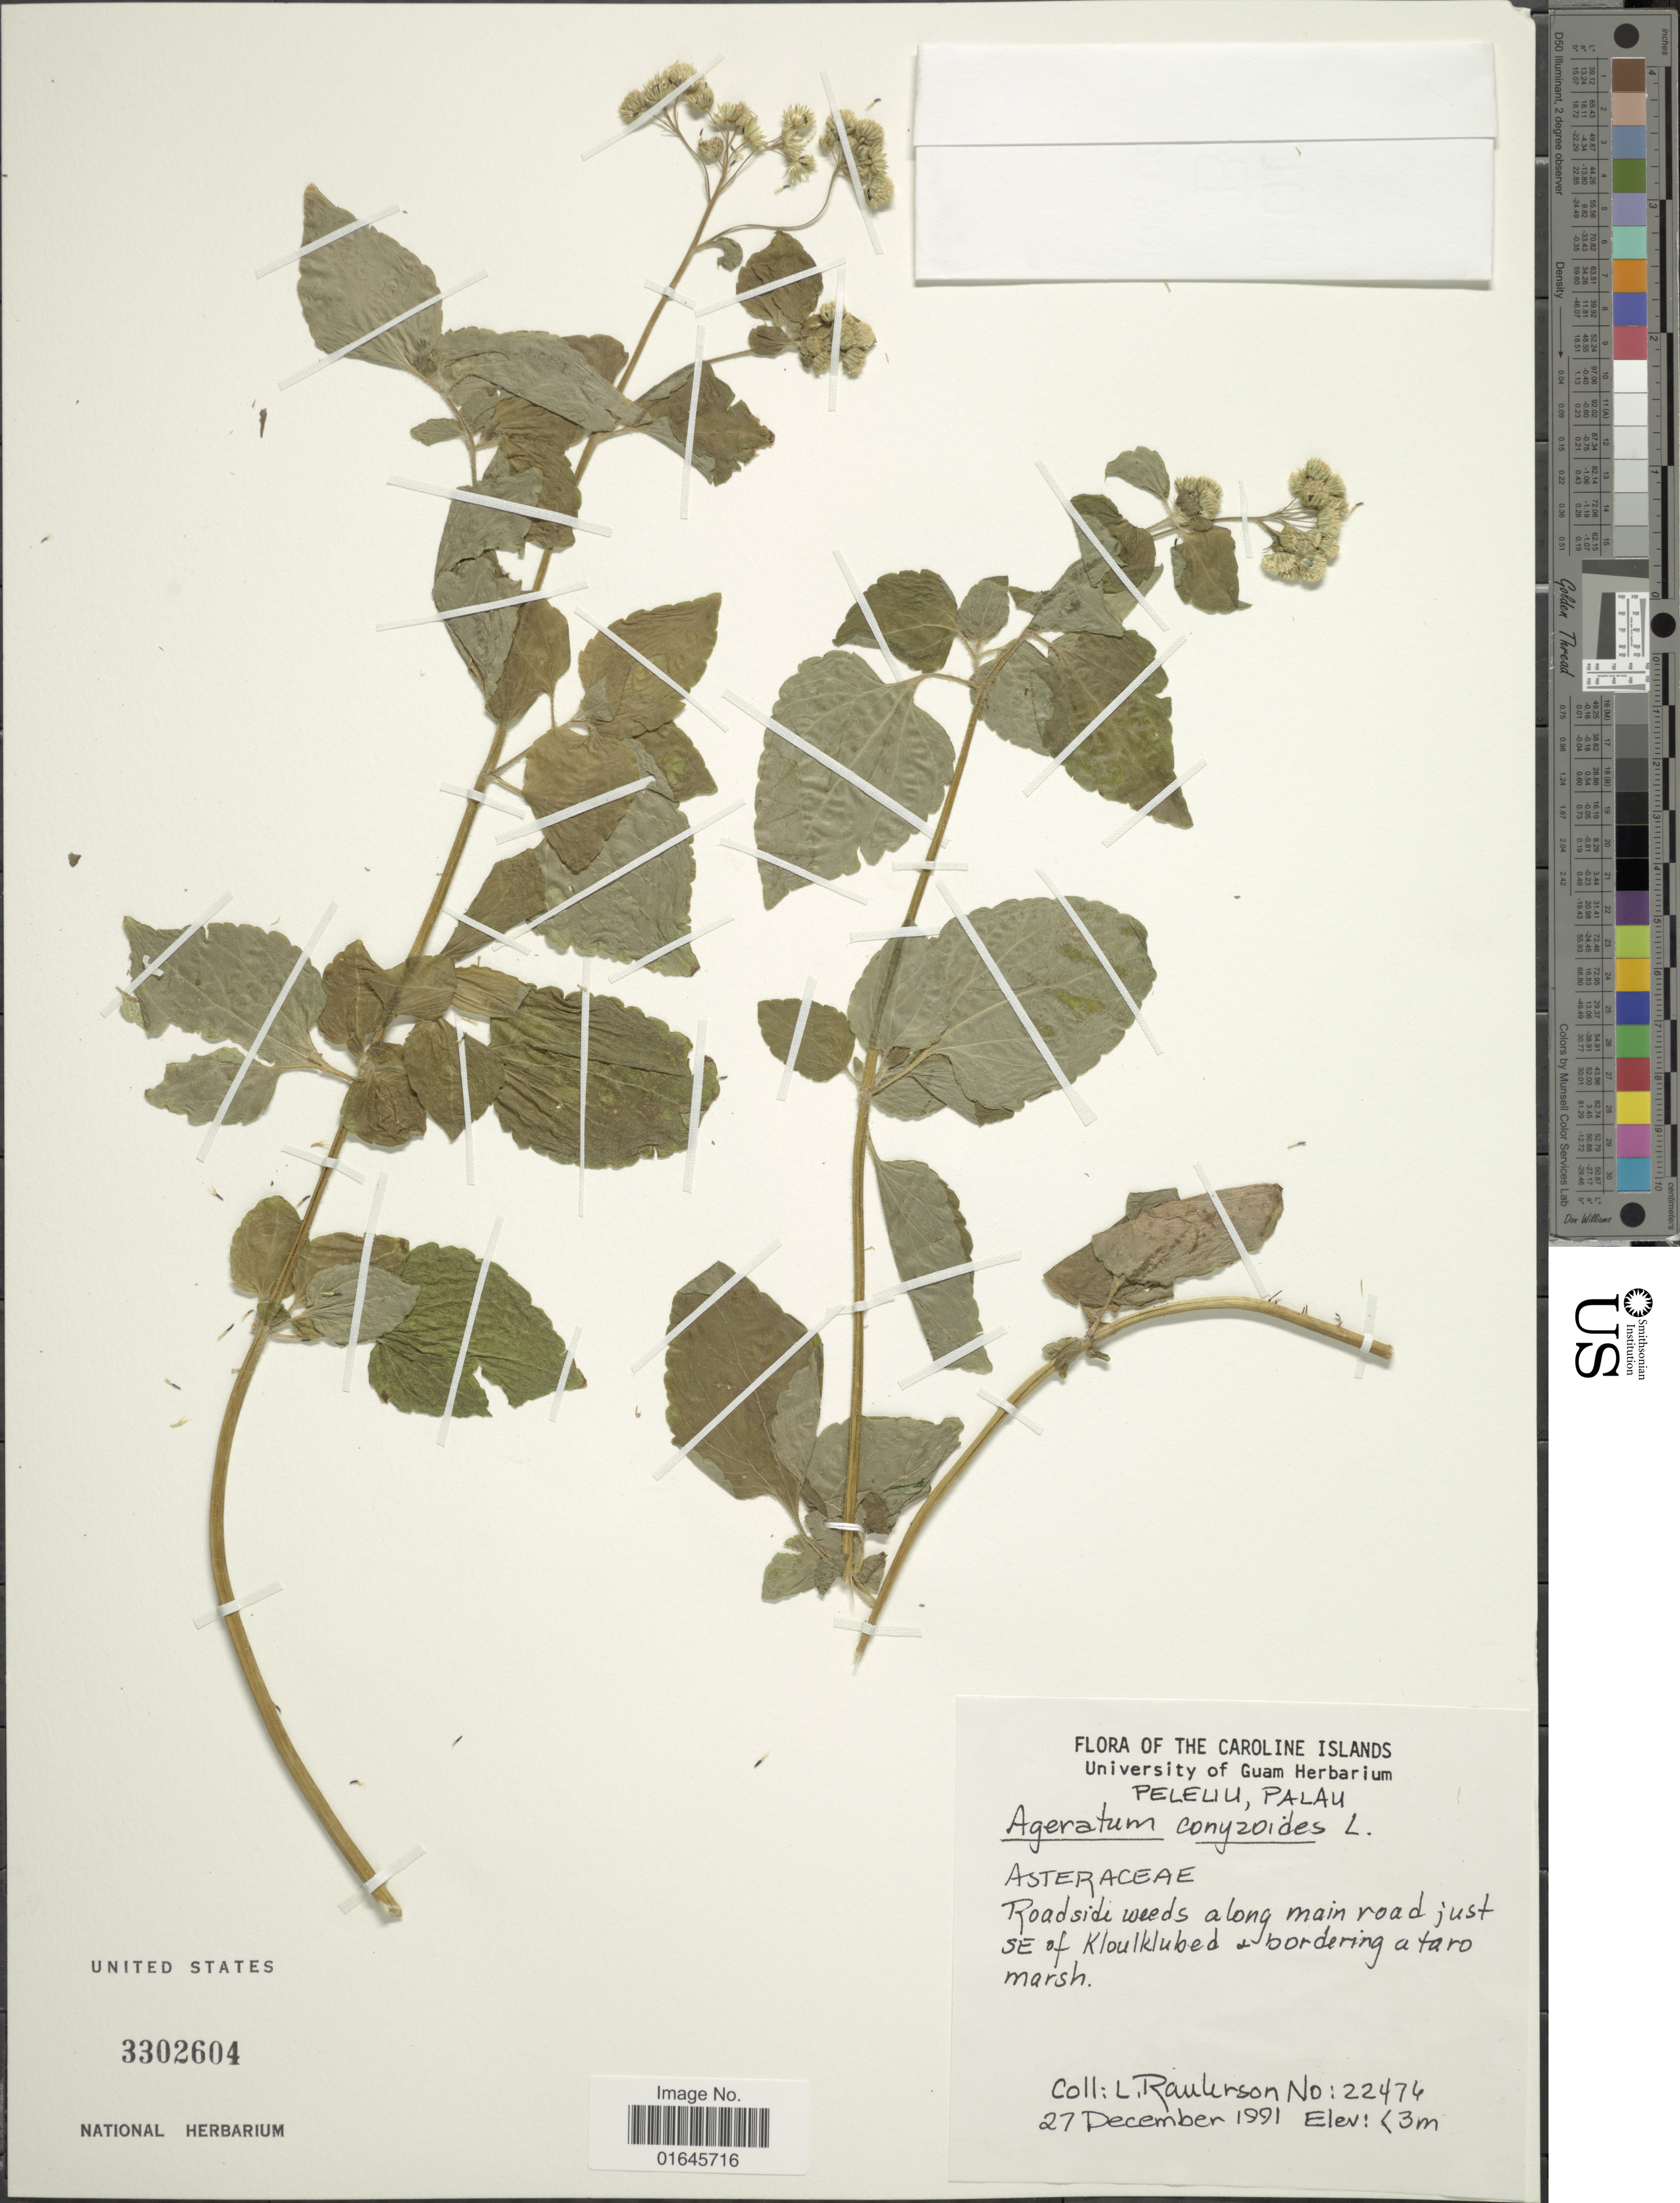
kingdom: Plantae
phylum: Tracheophyta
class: Magnoliopsida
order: Asterales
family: Asteraceae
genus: Ageratum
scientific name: Ageratum conyzoides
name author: L.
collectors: L. Raulerson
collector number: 22474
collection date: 1991-12-27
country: Palau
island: Beliliou [Peleliu]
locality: Palau, Peleliu, Roadside wees along main road just SE of Klaulkubed, bordering a taro marsh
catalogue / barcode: US 332604